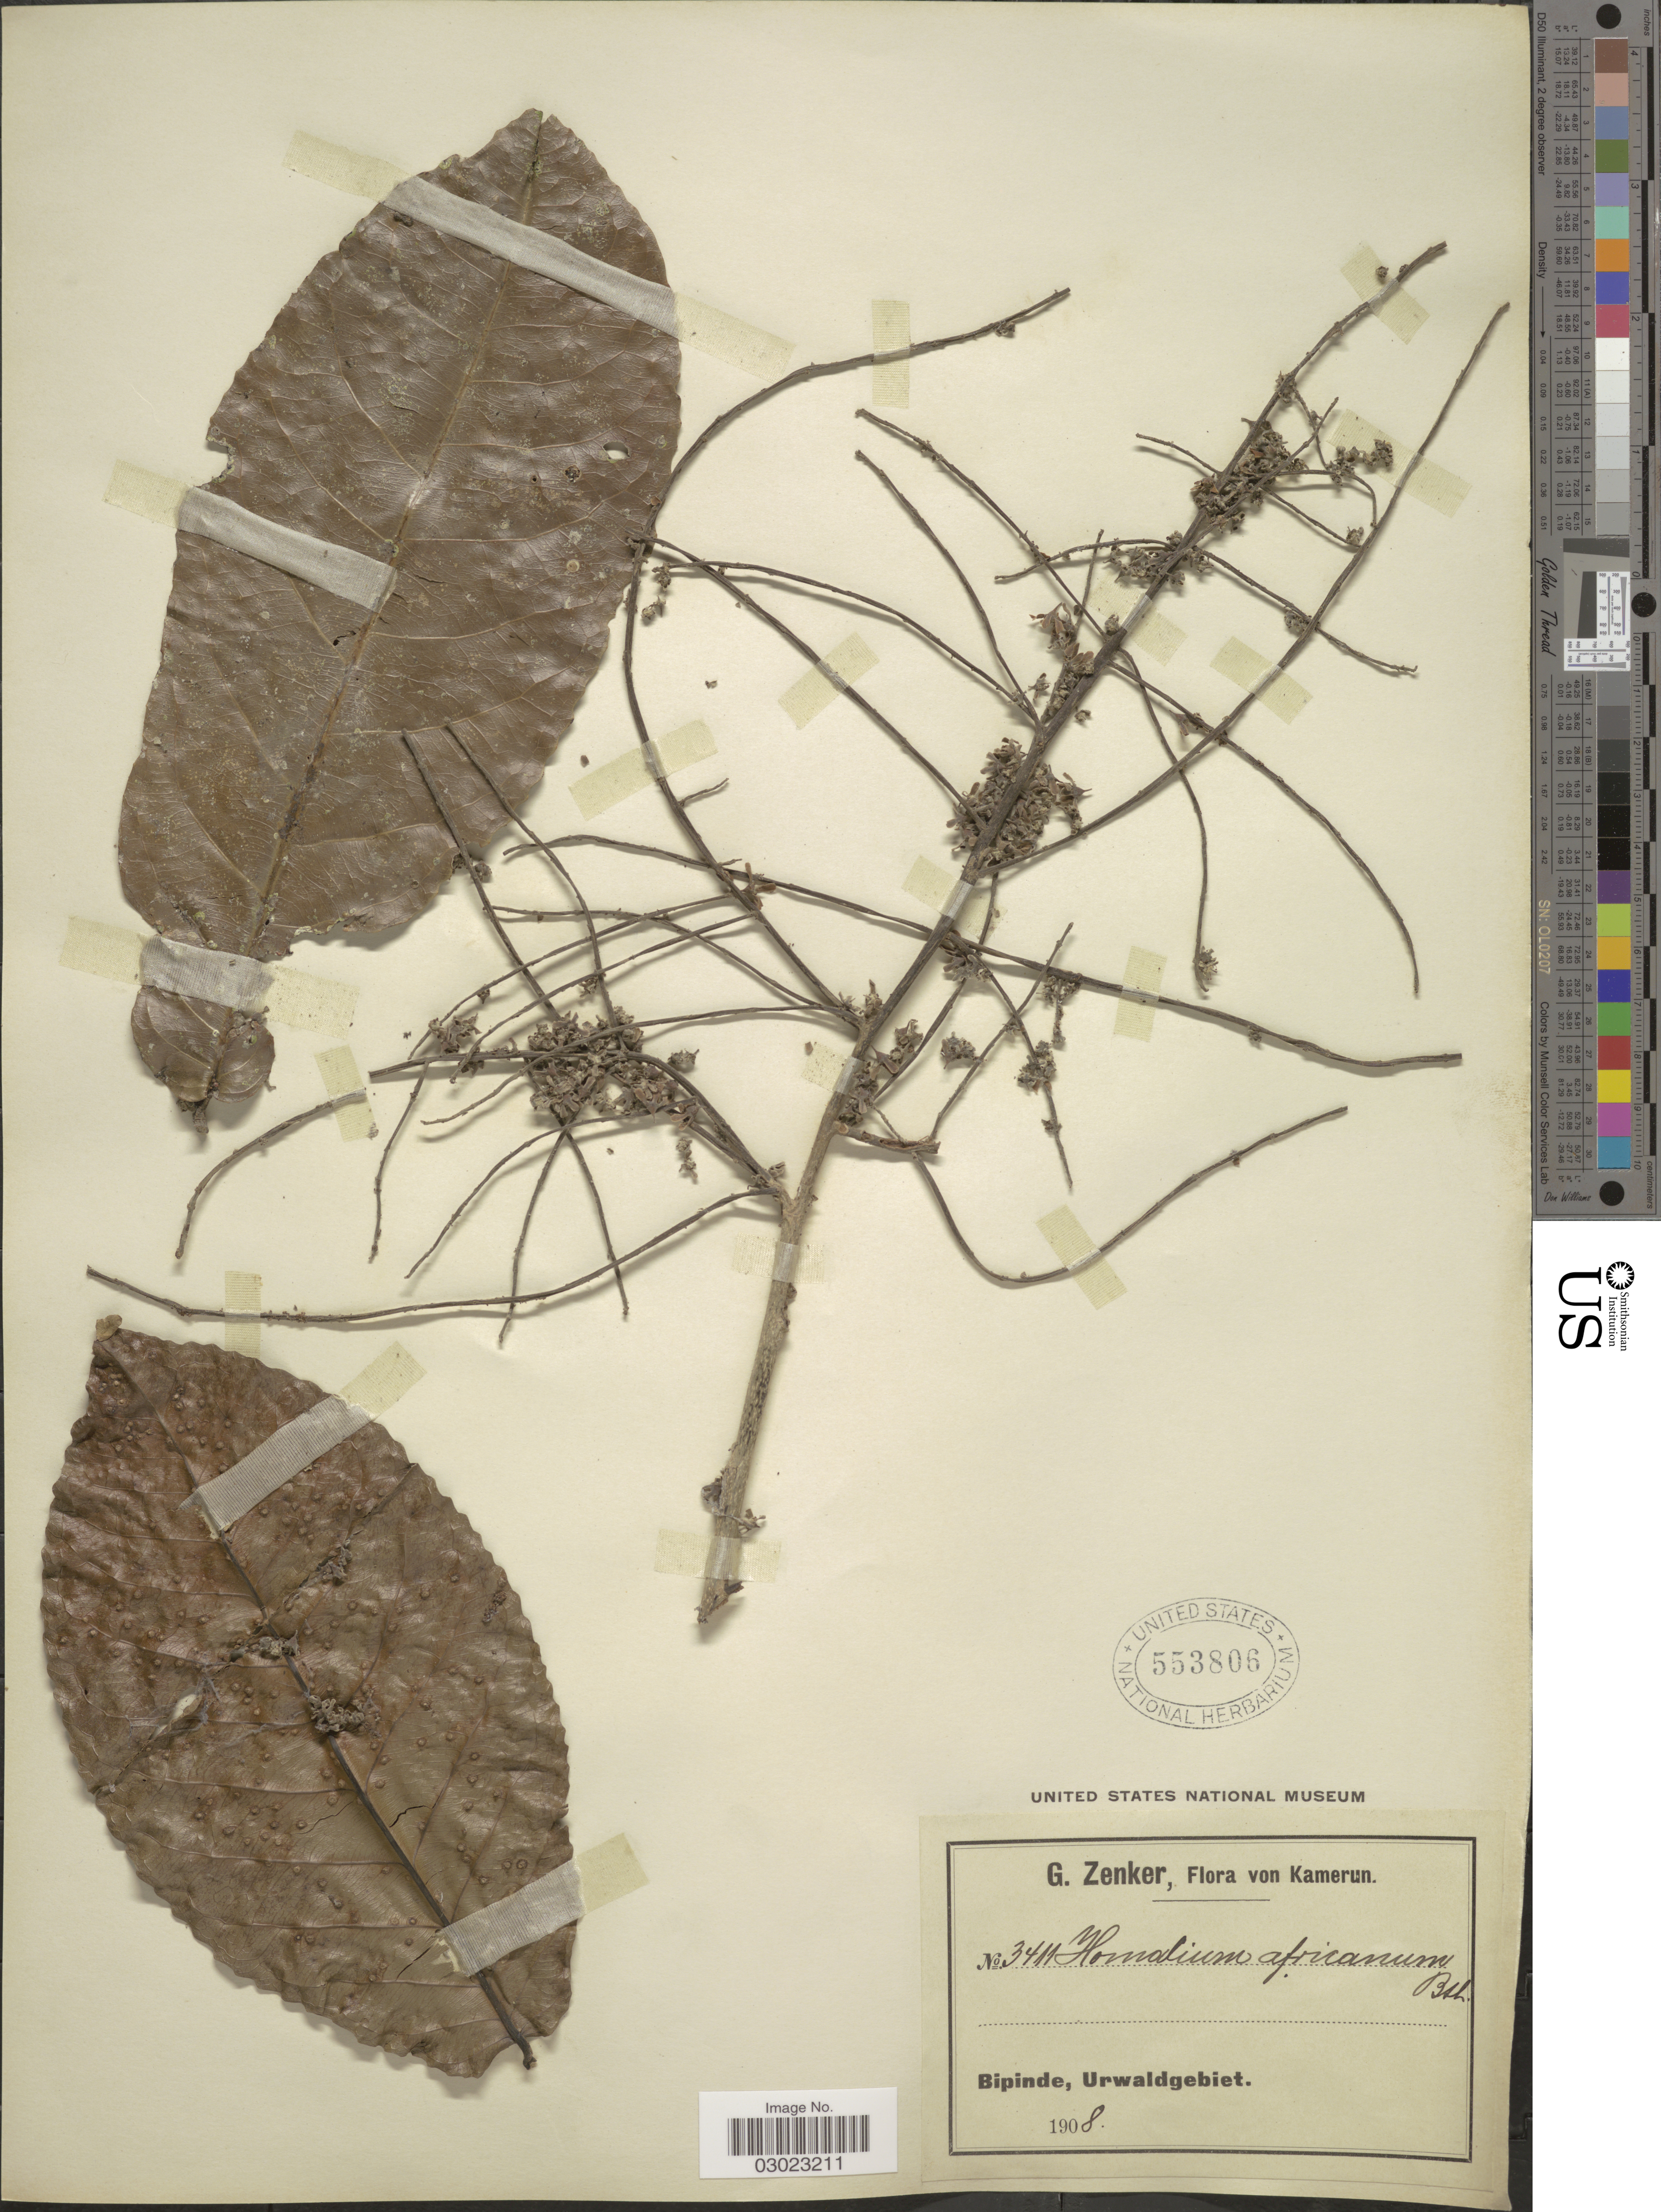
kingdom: Plantae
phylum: Tracheophyta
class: Magnoliopsida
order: Malpighiales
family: Salicaceae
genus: Homalium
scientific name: Homalium africanum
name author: (Hook. f.) Benth.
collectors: G. A. Zenker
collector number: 3411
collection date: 1908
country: Cameroon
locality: Kamerun. Bipinde, Urwaldgebiet.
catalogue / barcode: US 553806